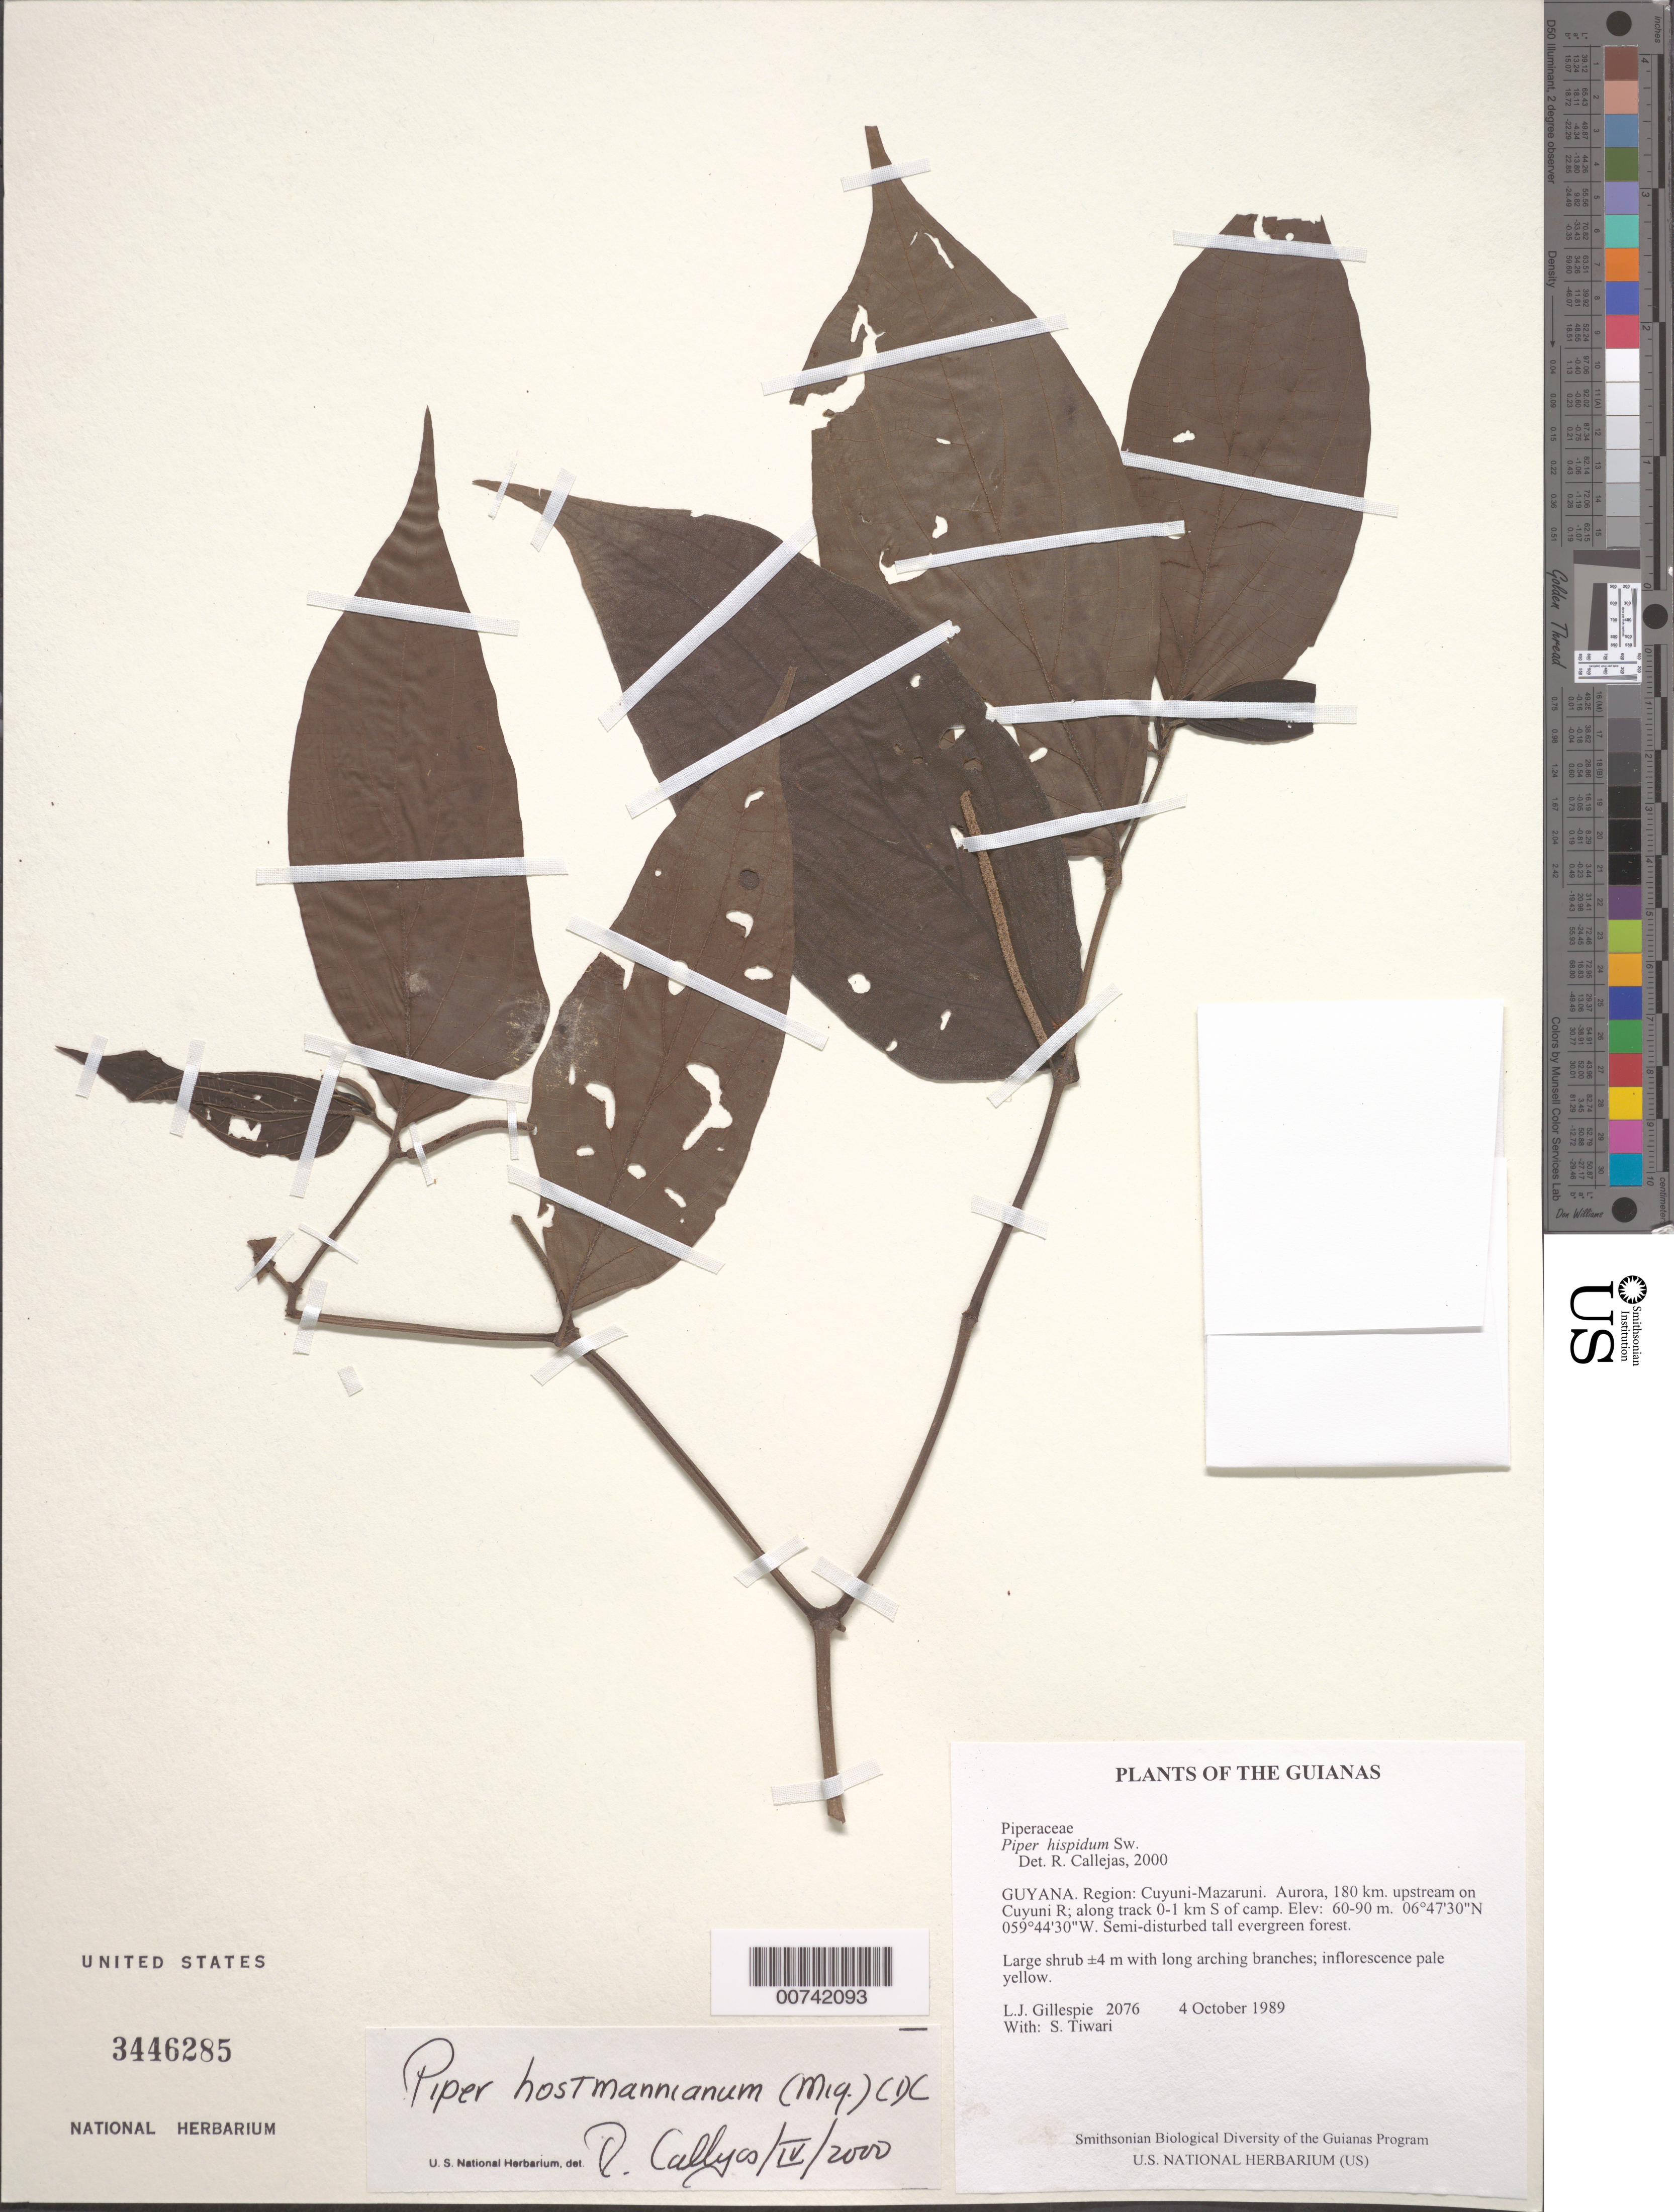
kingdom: Plantae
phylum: Tracheophyta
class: Magnoliopsida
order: Piperales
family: Piperaceae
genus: Piper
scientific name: Piper hispidum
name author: Sw.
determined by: Callejas, Ricardo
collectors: L. J. Gillespie & S. Tiwari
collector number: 2076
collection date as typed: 4 October 1989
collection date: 1989-10-04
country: Guyana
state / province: Cuyuni-Mazaruni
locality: Aurora, 180 km. upstream on Cuyuni R; along track 0-1 km S of camp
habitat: Semi-disturbed tall evergreen forest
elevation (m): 60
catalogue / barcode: US 3446285